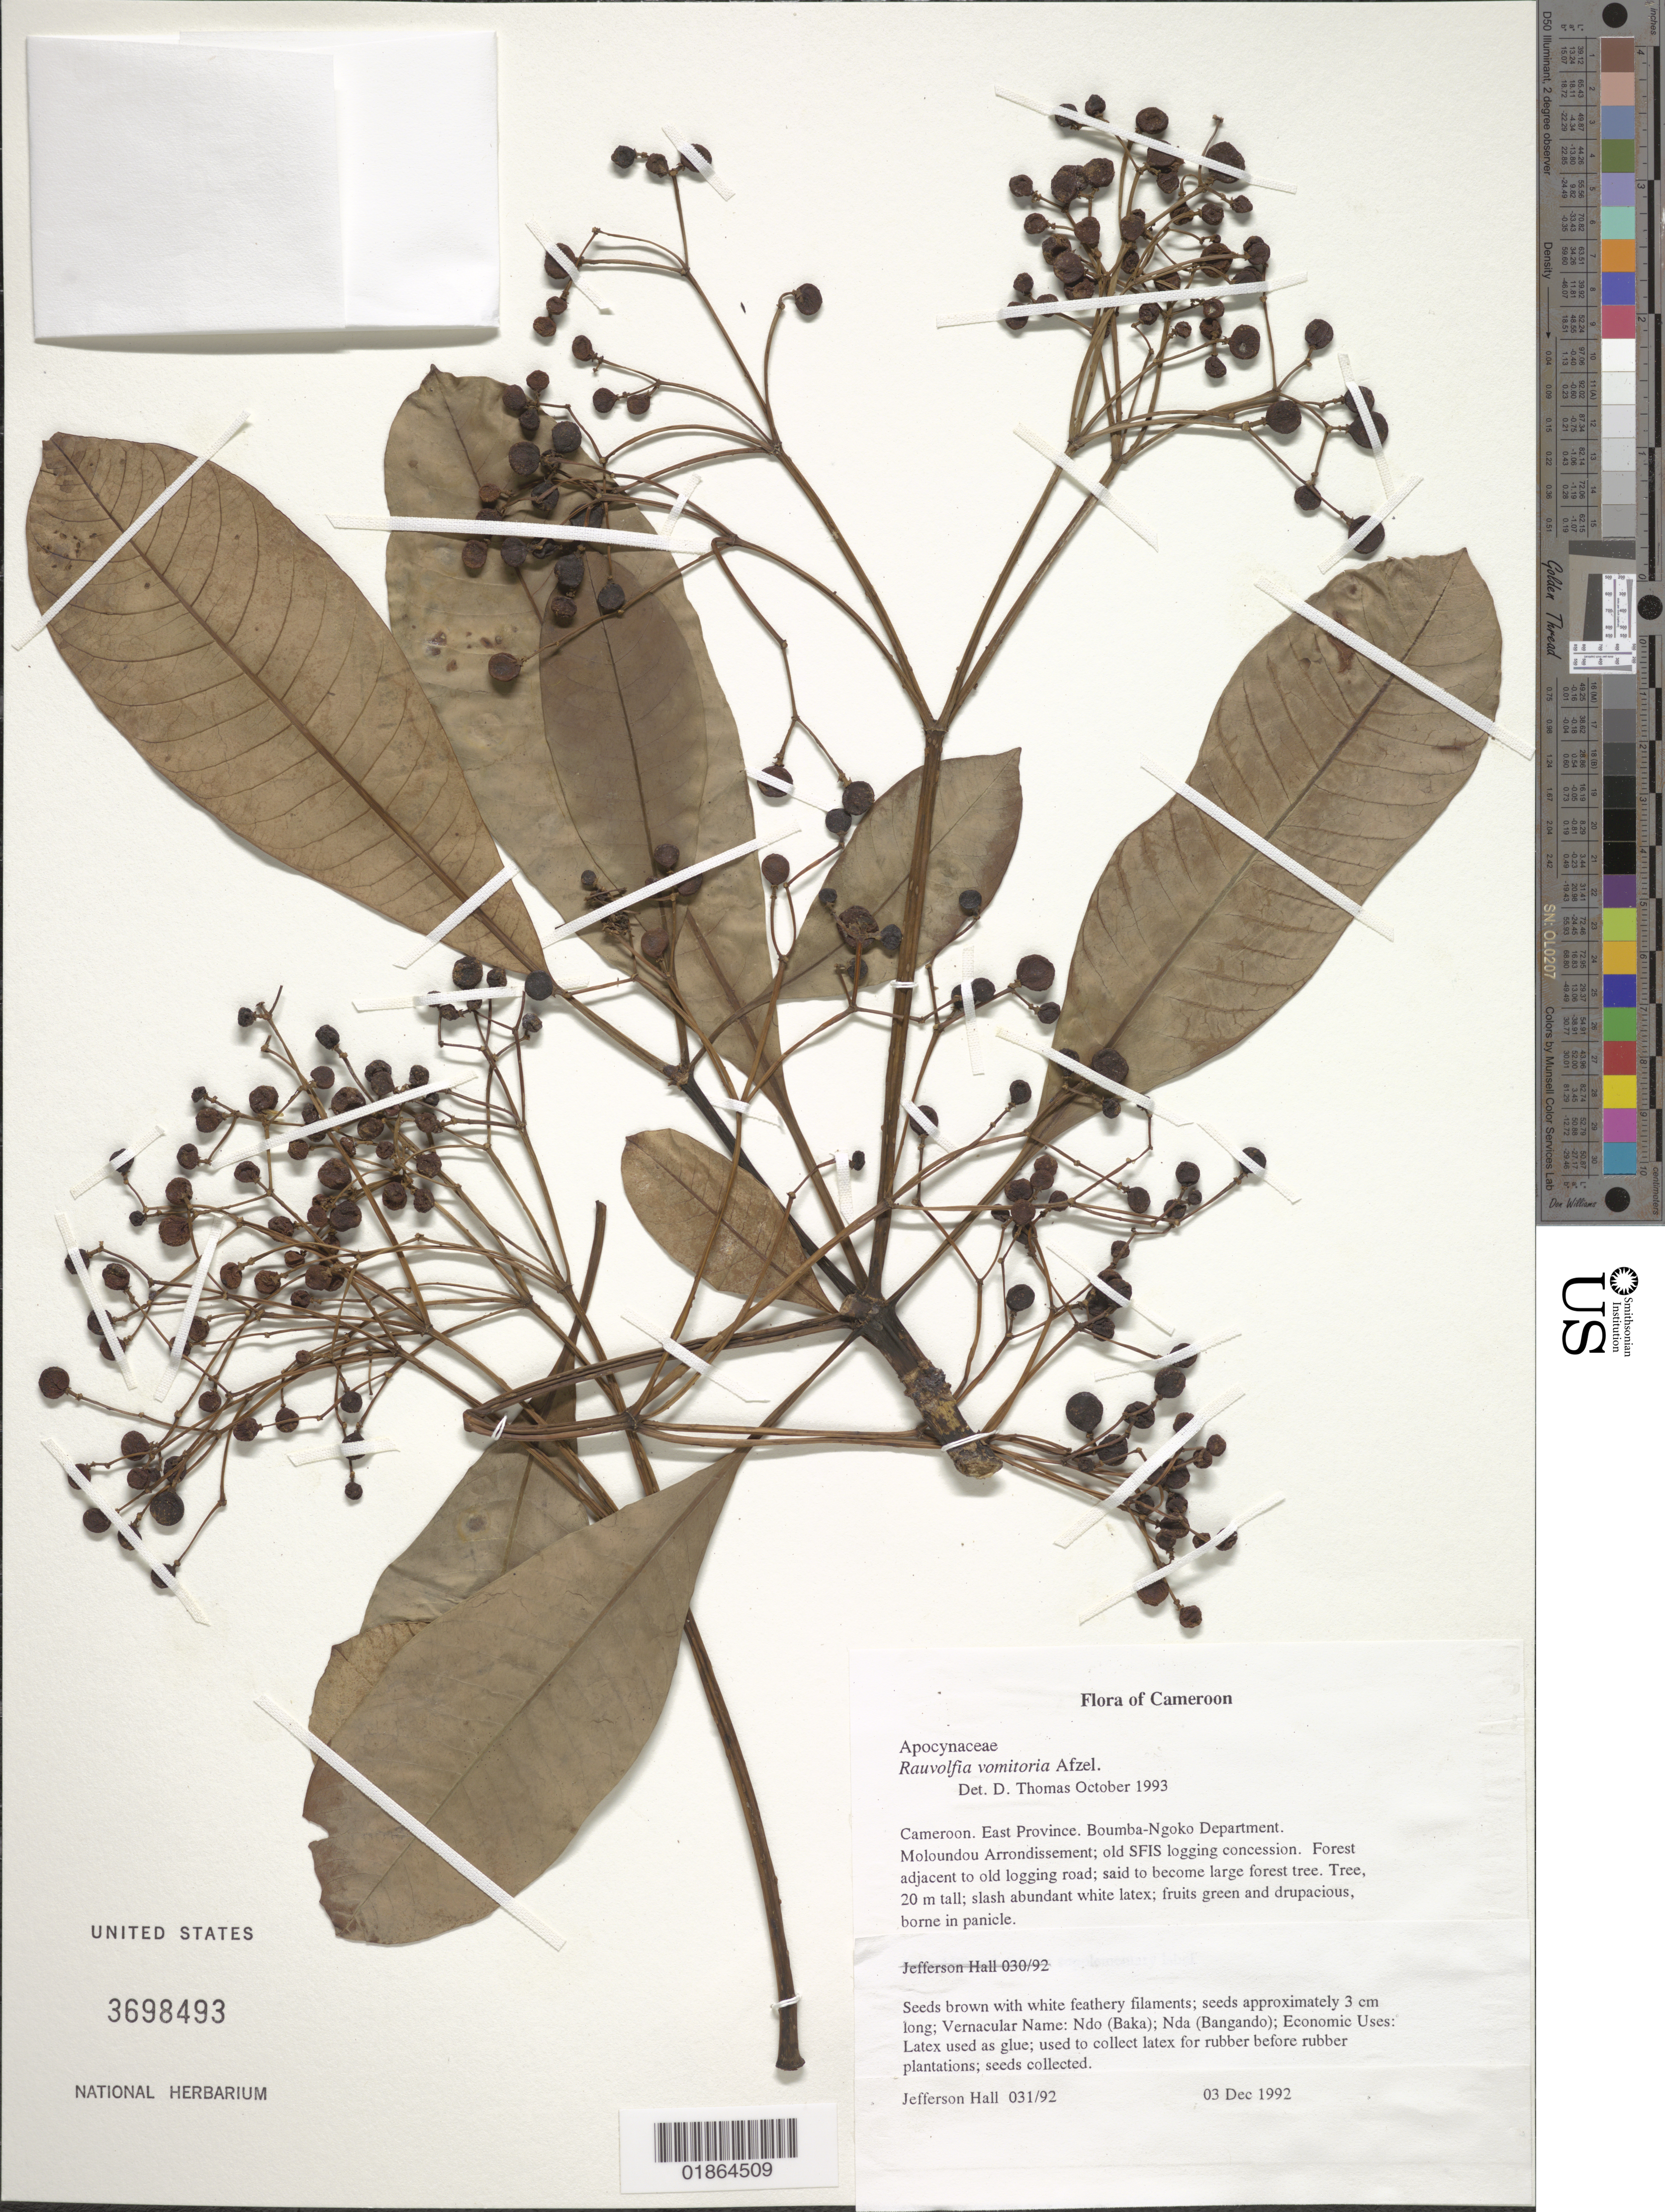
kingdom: Plantae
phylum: Tracheophyta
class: Magnoliopsida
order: Gentianales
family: Apocynaceae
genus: Rauvolfia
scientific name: Rauvolfia vomitoria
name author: Afzel.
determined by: Thomas, D.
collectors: J. Hall & -. Edouard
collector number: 031/92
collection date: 1992-12-10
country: Cameroon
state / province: Est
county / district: Boumba-ngoko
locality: Moloundou Arrondissement; old SFIS logging concession.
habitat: Forest adjacent to old logging road said to become large forest tree.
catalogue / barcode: US 3698493